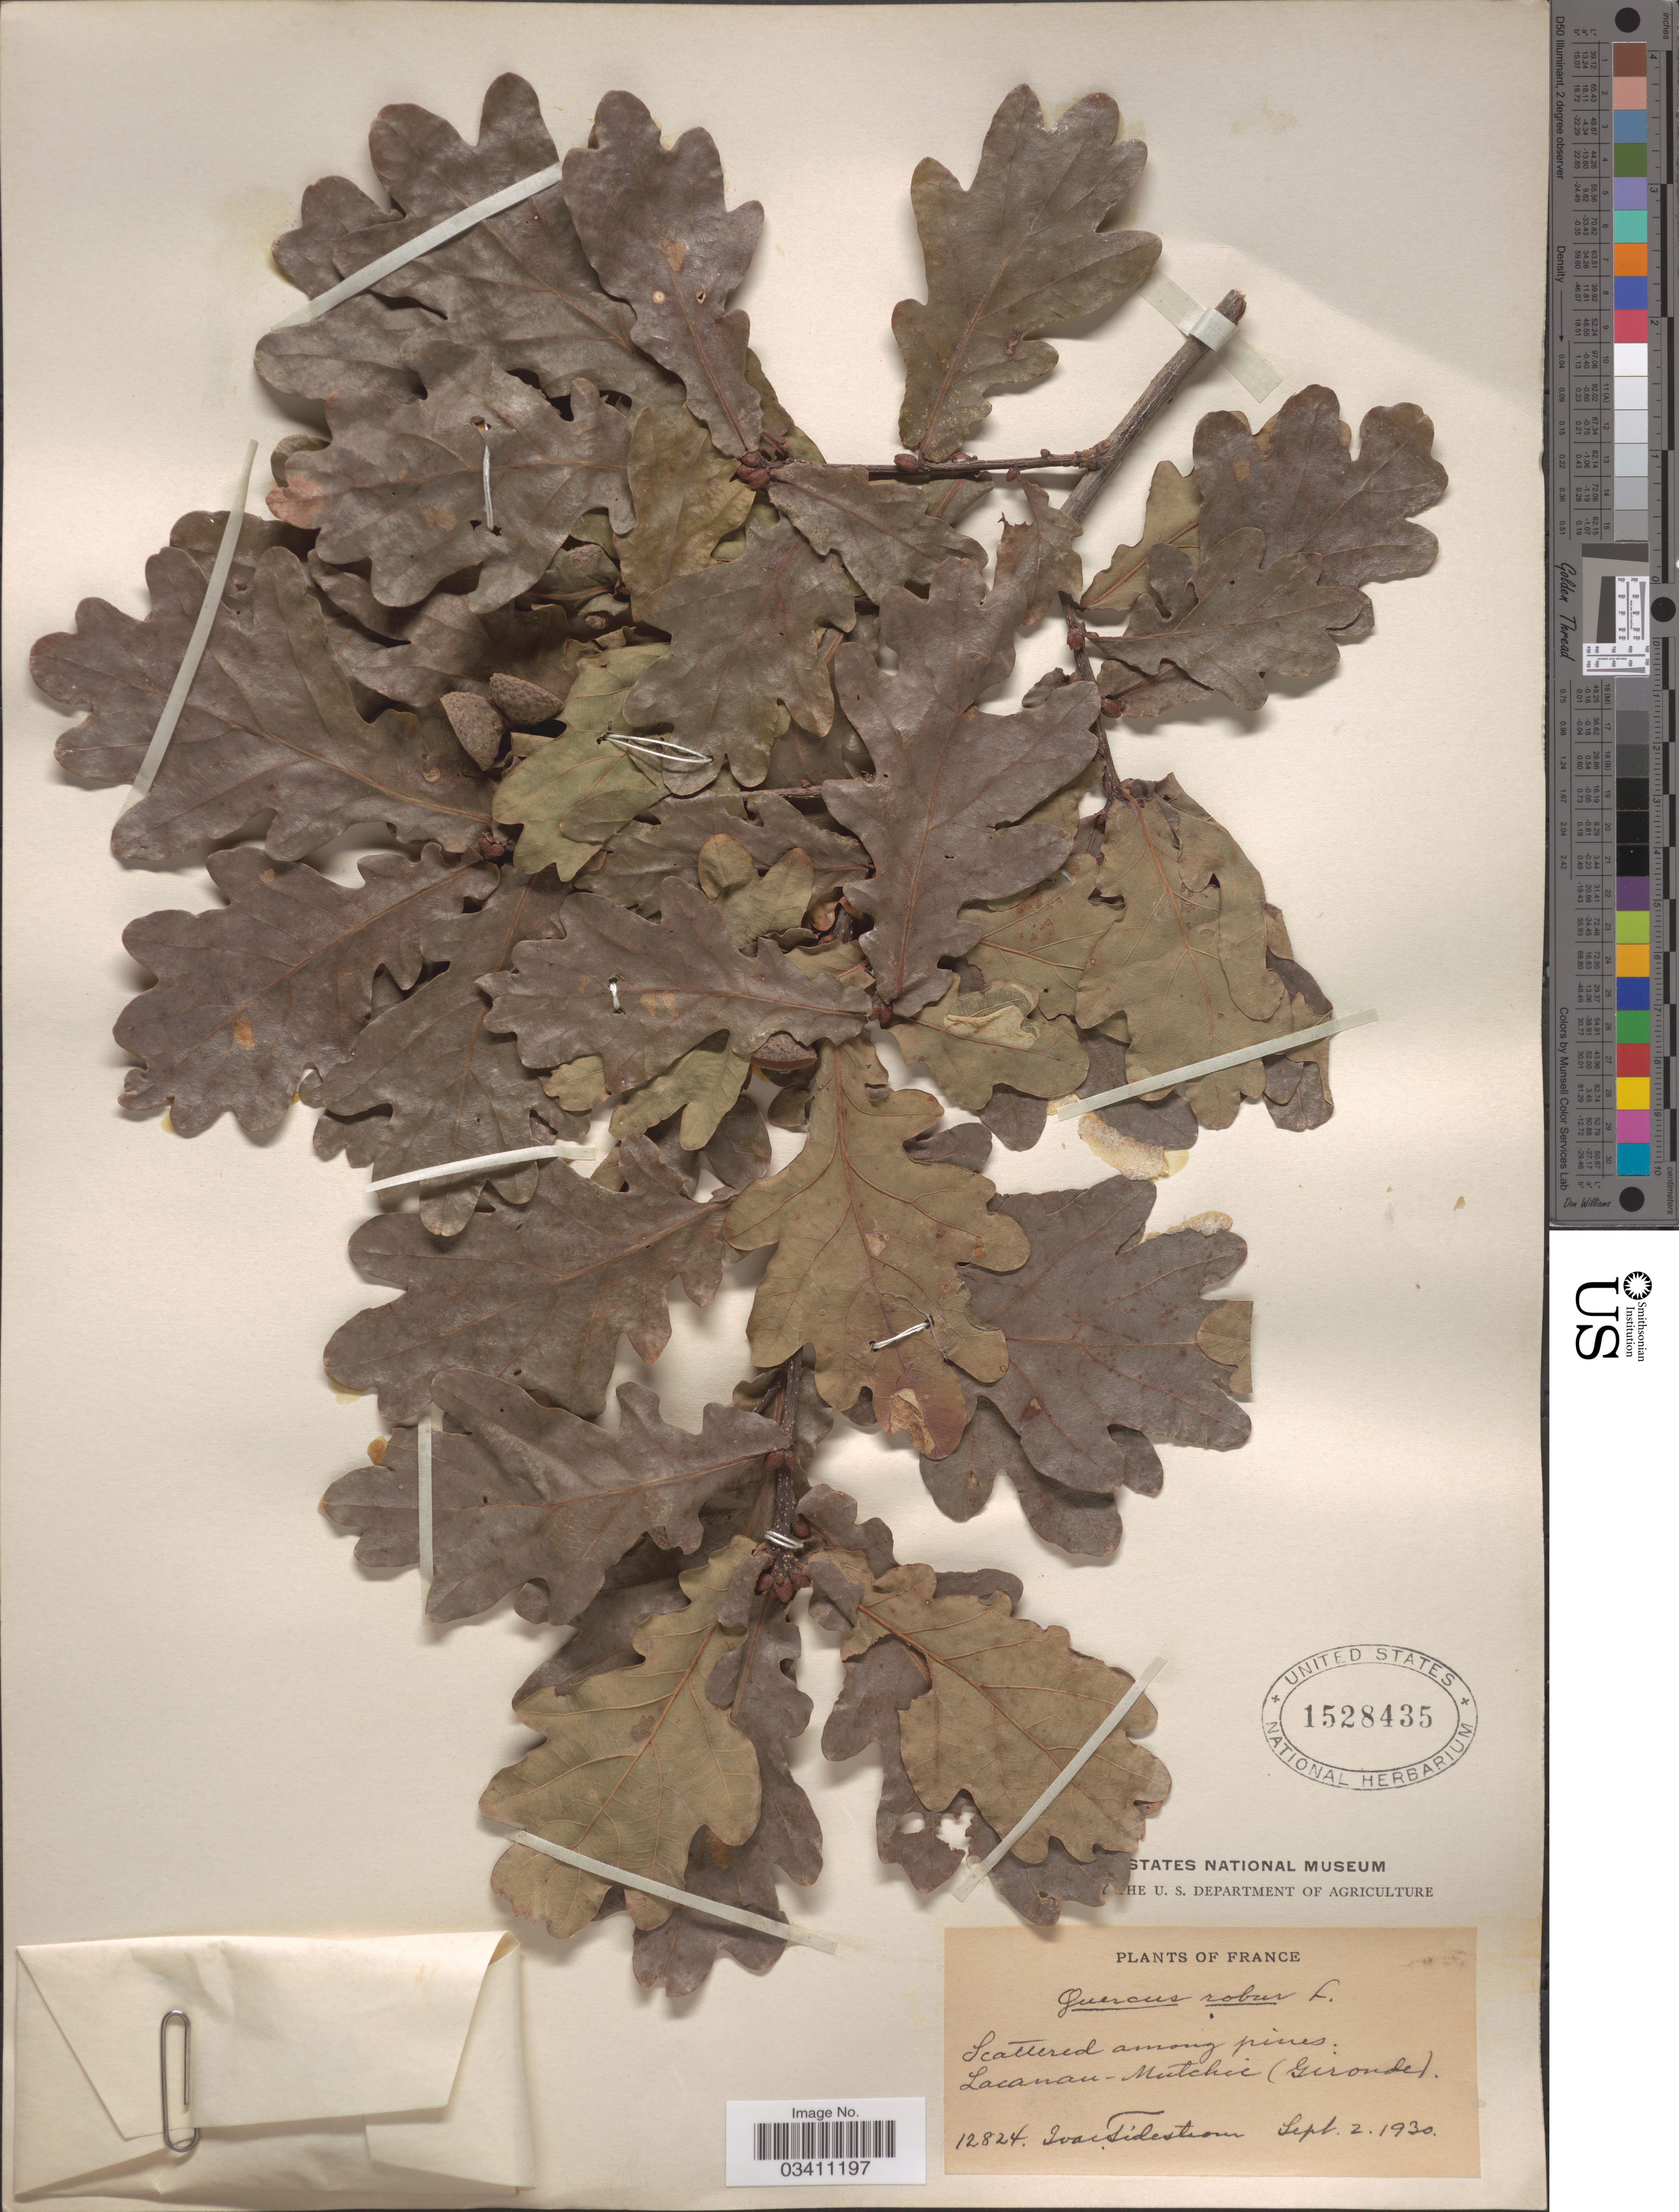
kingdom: Plantae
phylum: Tracheophyta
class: Magnoliopsida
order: Fagales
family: Fagaceae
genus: Quercus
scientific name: Quercus robur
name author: L.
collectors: I. F. Tidestrom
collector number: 12824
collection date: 1930-09-02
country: France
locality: Lacanau-Mutchie (Gironde).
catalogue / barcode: US 1528435